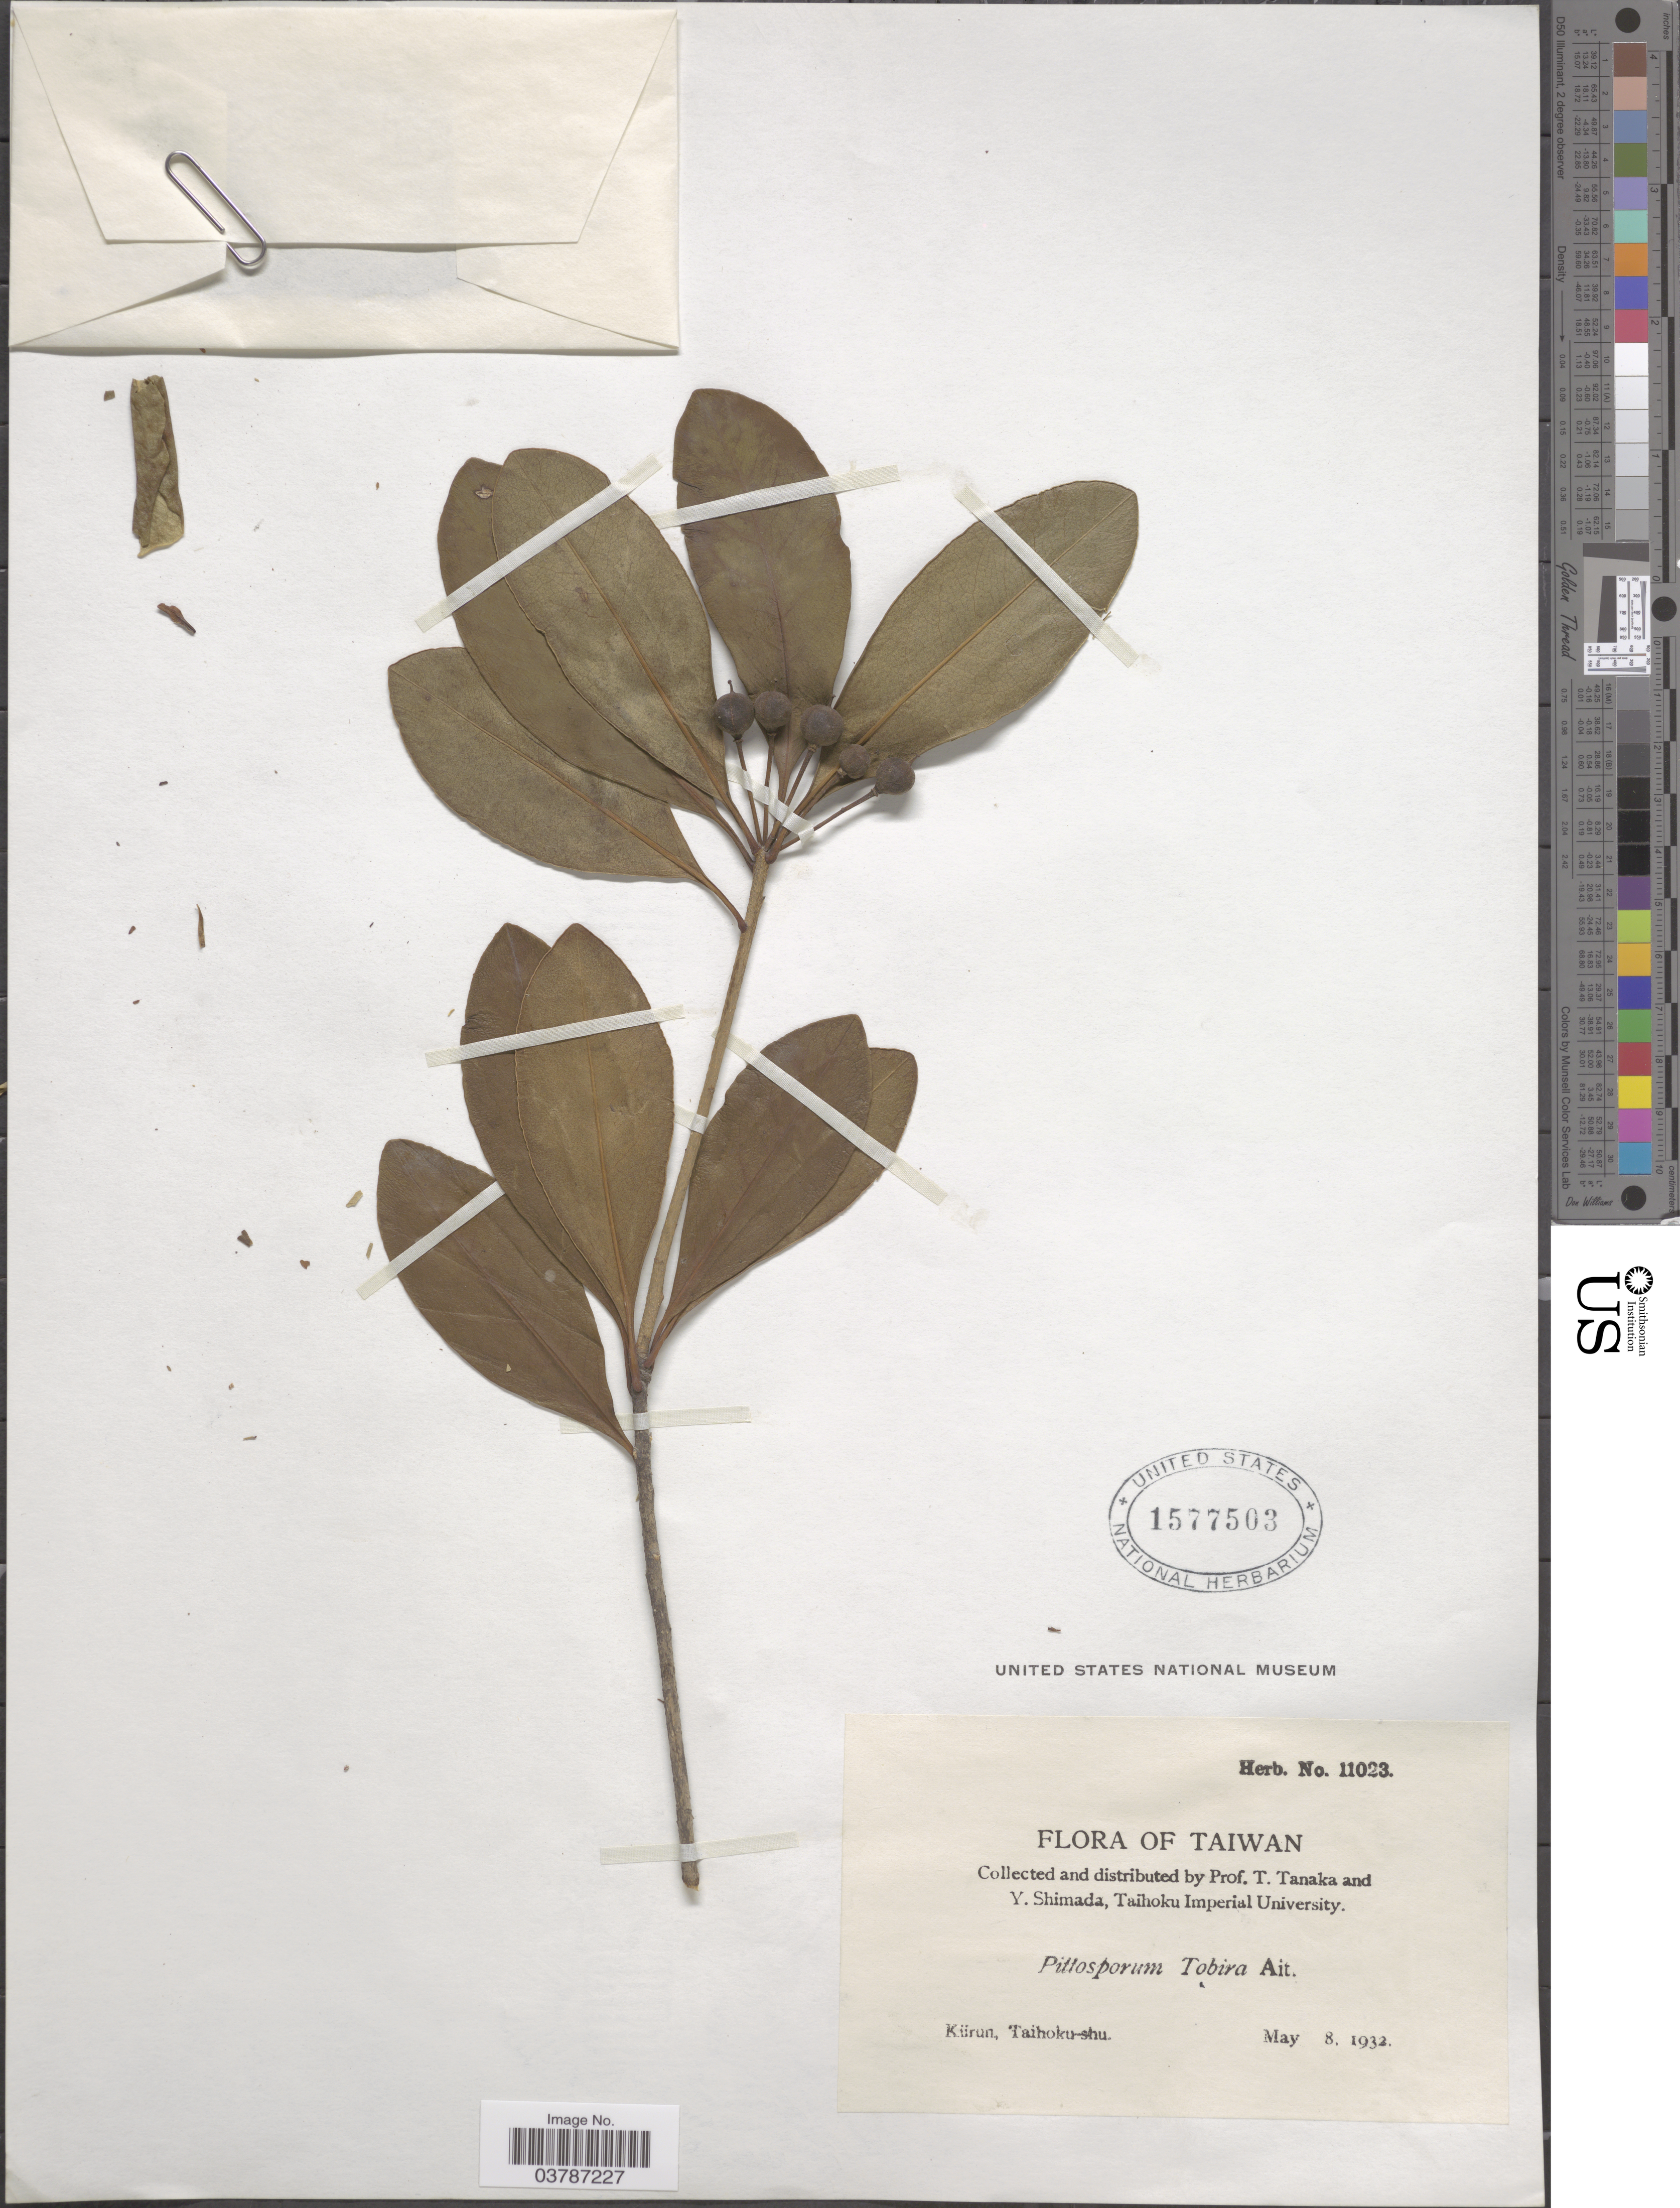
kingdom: Plantae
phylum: Tracheophyta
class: Magnoliopsida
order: Apiales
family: Pittosporaceae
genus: Pittosporum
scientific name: Pittosporum tobira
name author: (Thunb.) W.T. Aiton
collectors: T. Tanaka & Y. Shimada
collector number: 11023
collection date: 1932-05-08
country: Taiwan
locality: Kiirun, Taihoku-shu.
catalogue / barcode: US 1577503